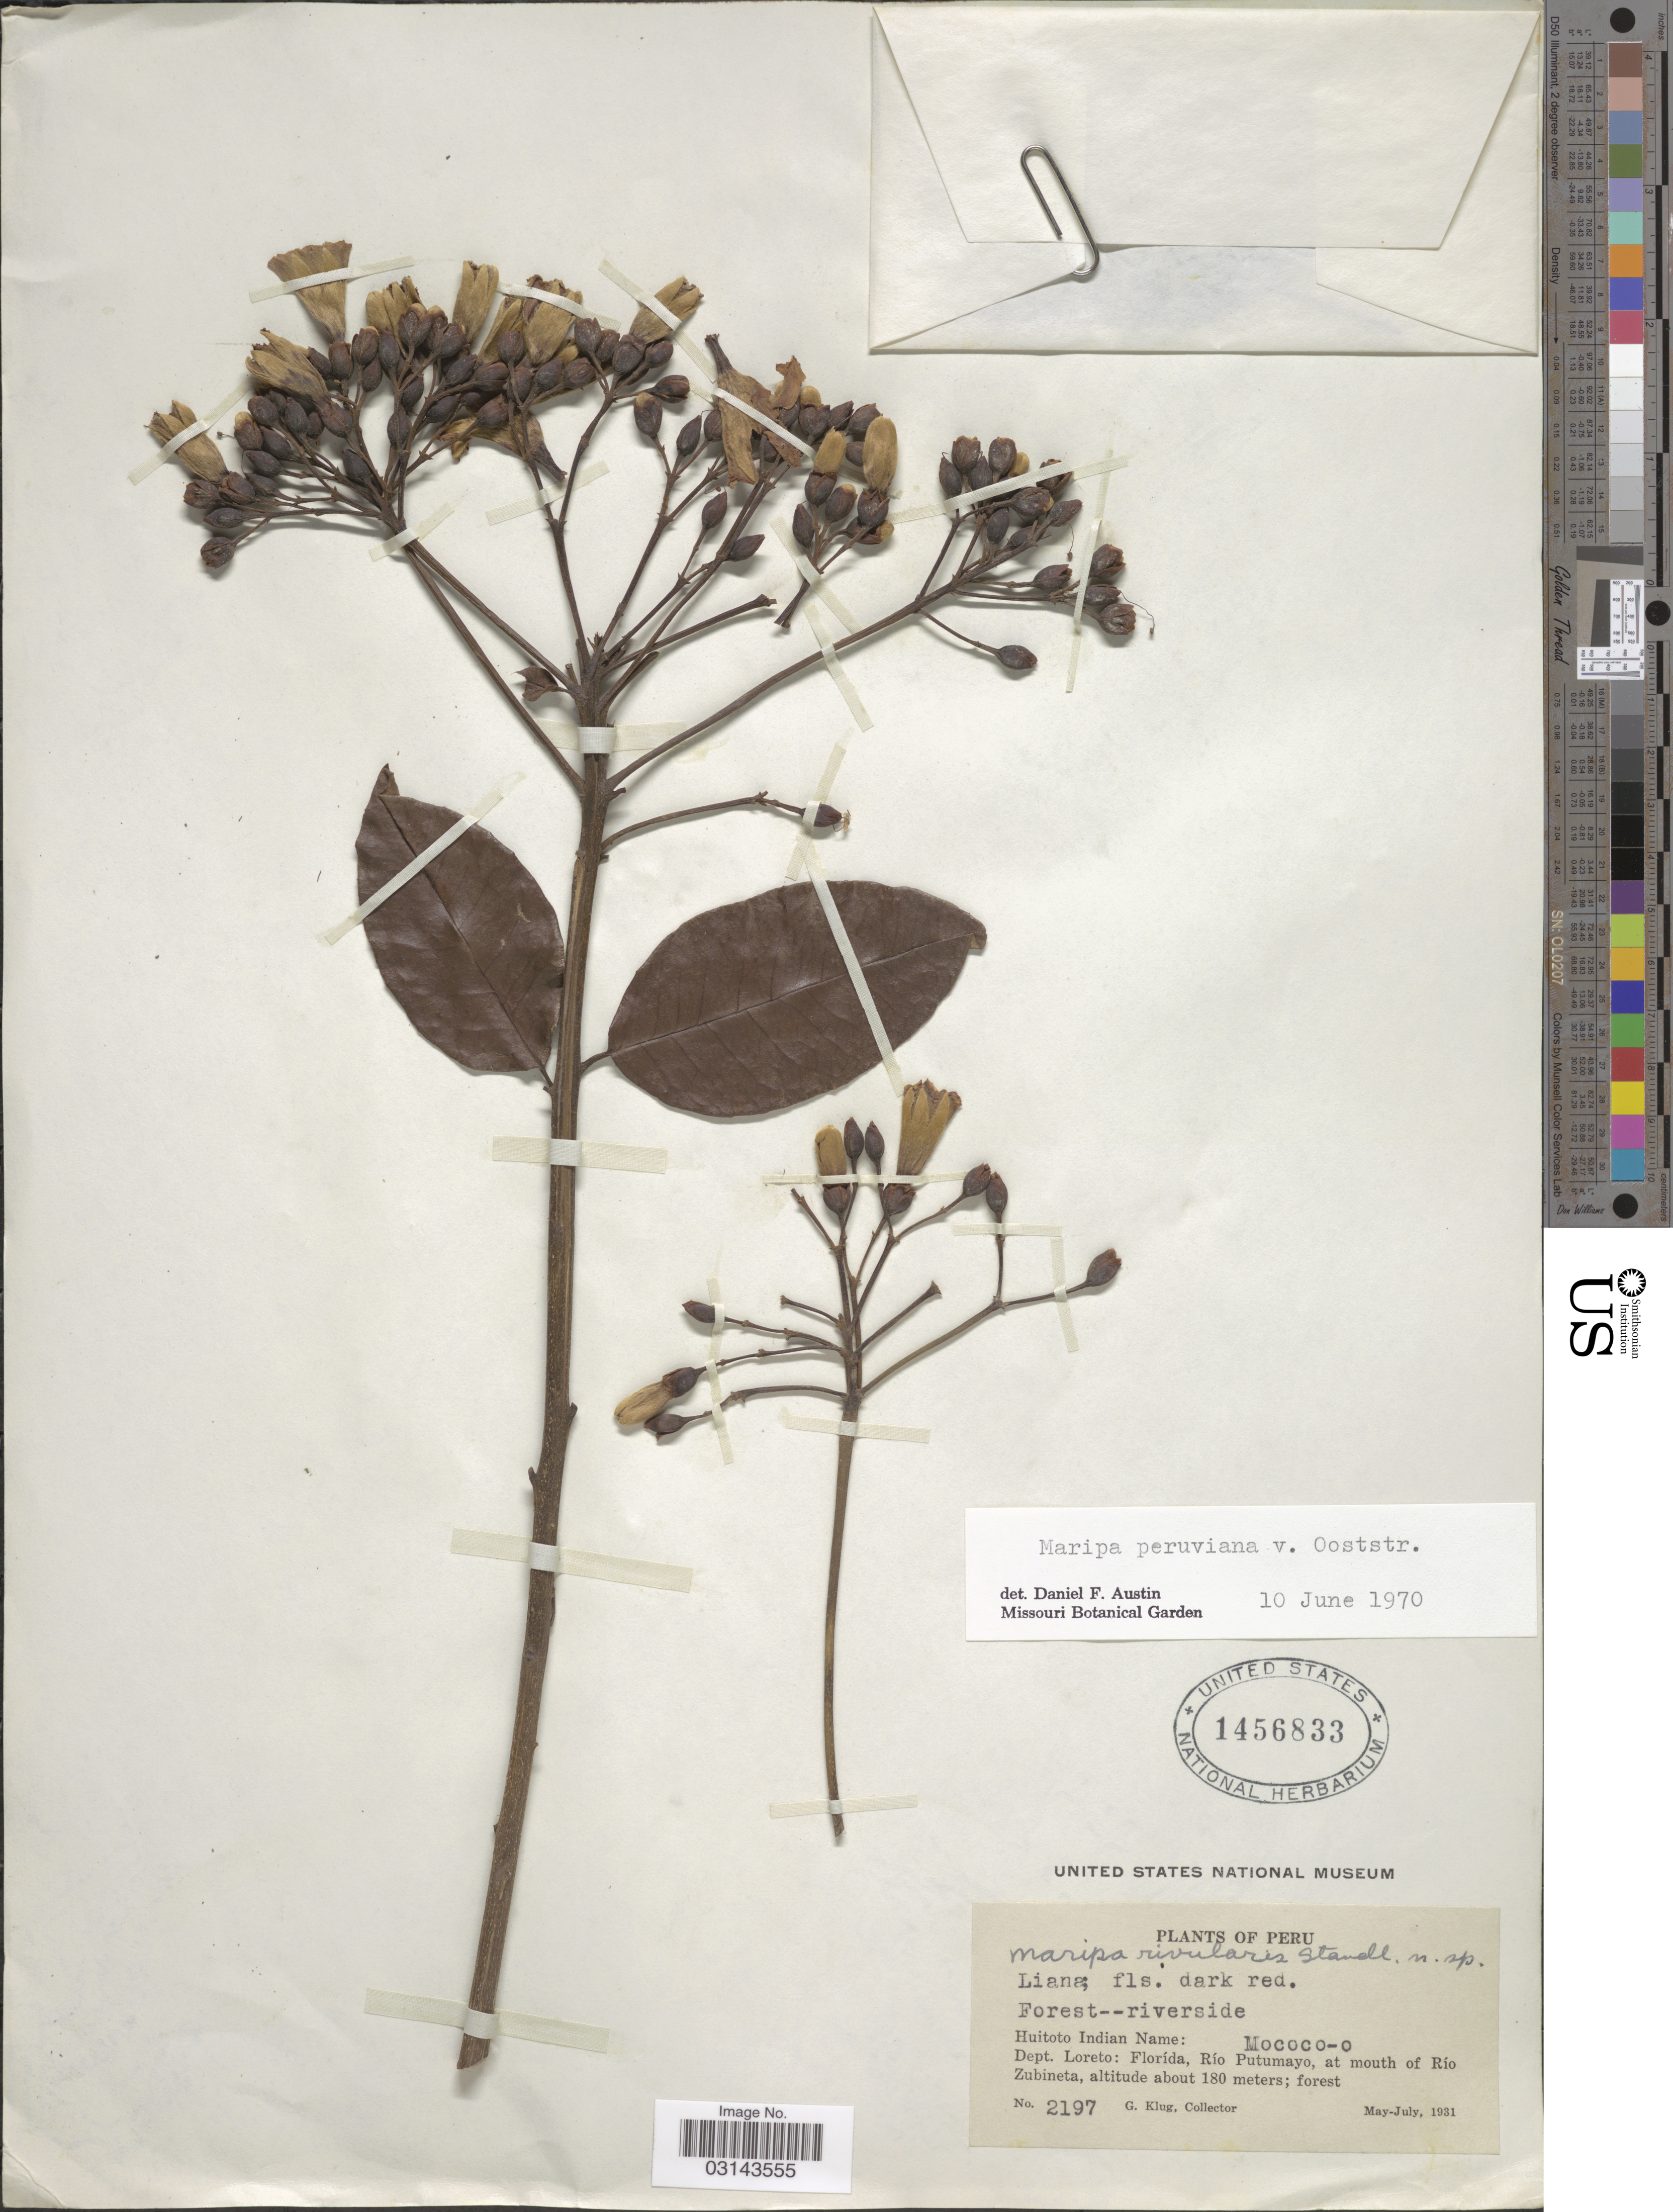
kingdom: Plantae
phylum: Tracheophyta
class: Magnoliopsida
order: Solanales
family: Convolvulaceae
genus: Maripa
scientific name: Maripa peruviana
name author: Ooststr.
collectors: G. Klug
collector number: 2197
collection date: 1931-05/1931-07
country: Peru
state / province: Loreto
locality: Dept. Loreto: Florída, Río Putumayo, at mouth of Río Zubineta.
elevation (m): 180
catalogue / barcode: US 1456833